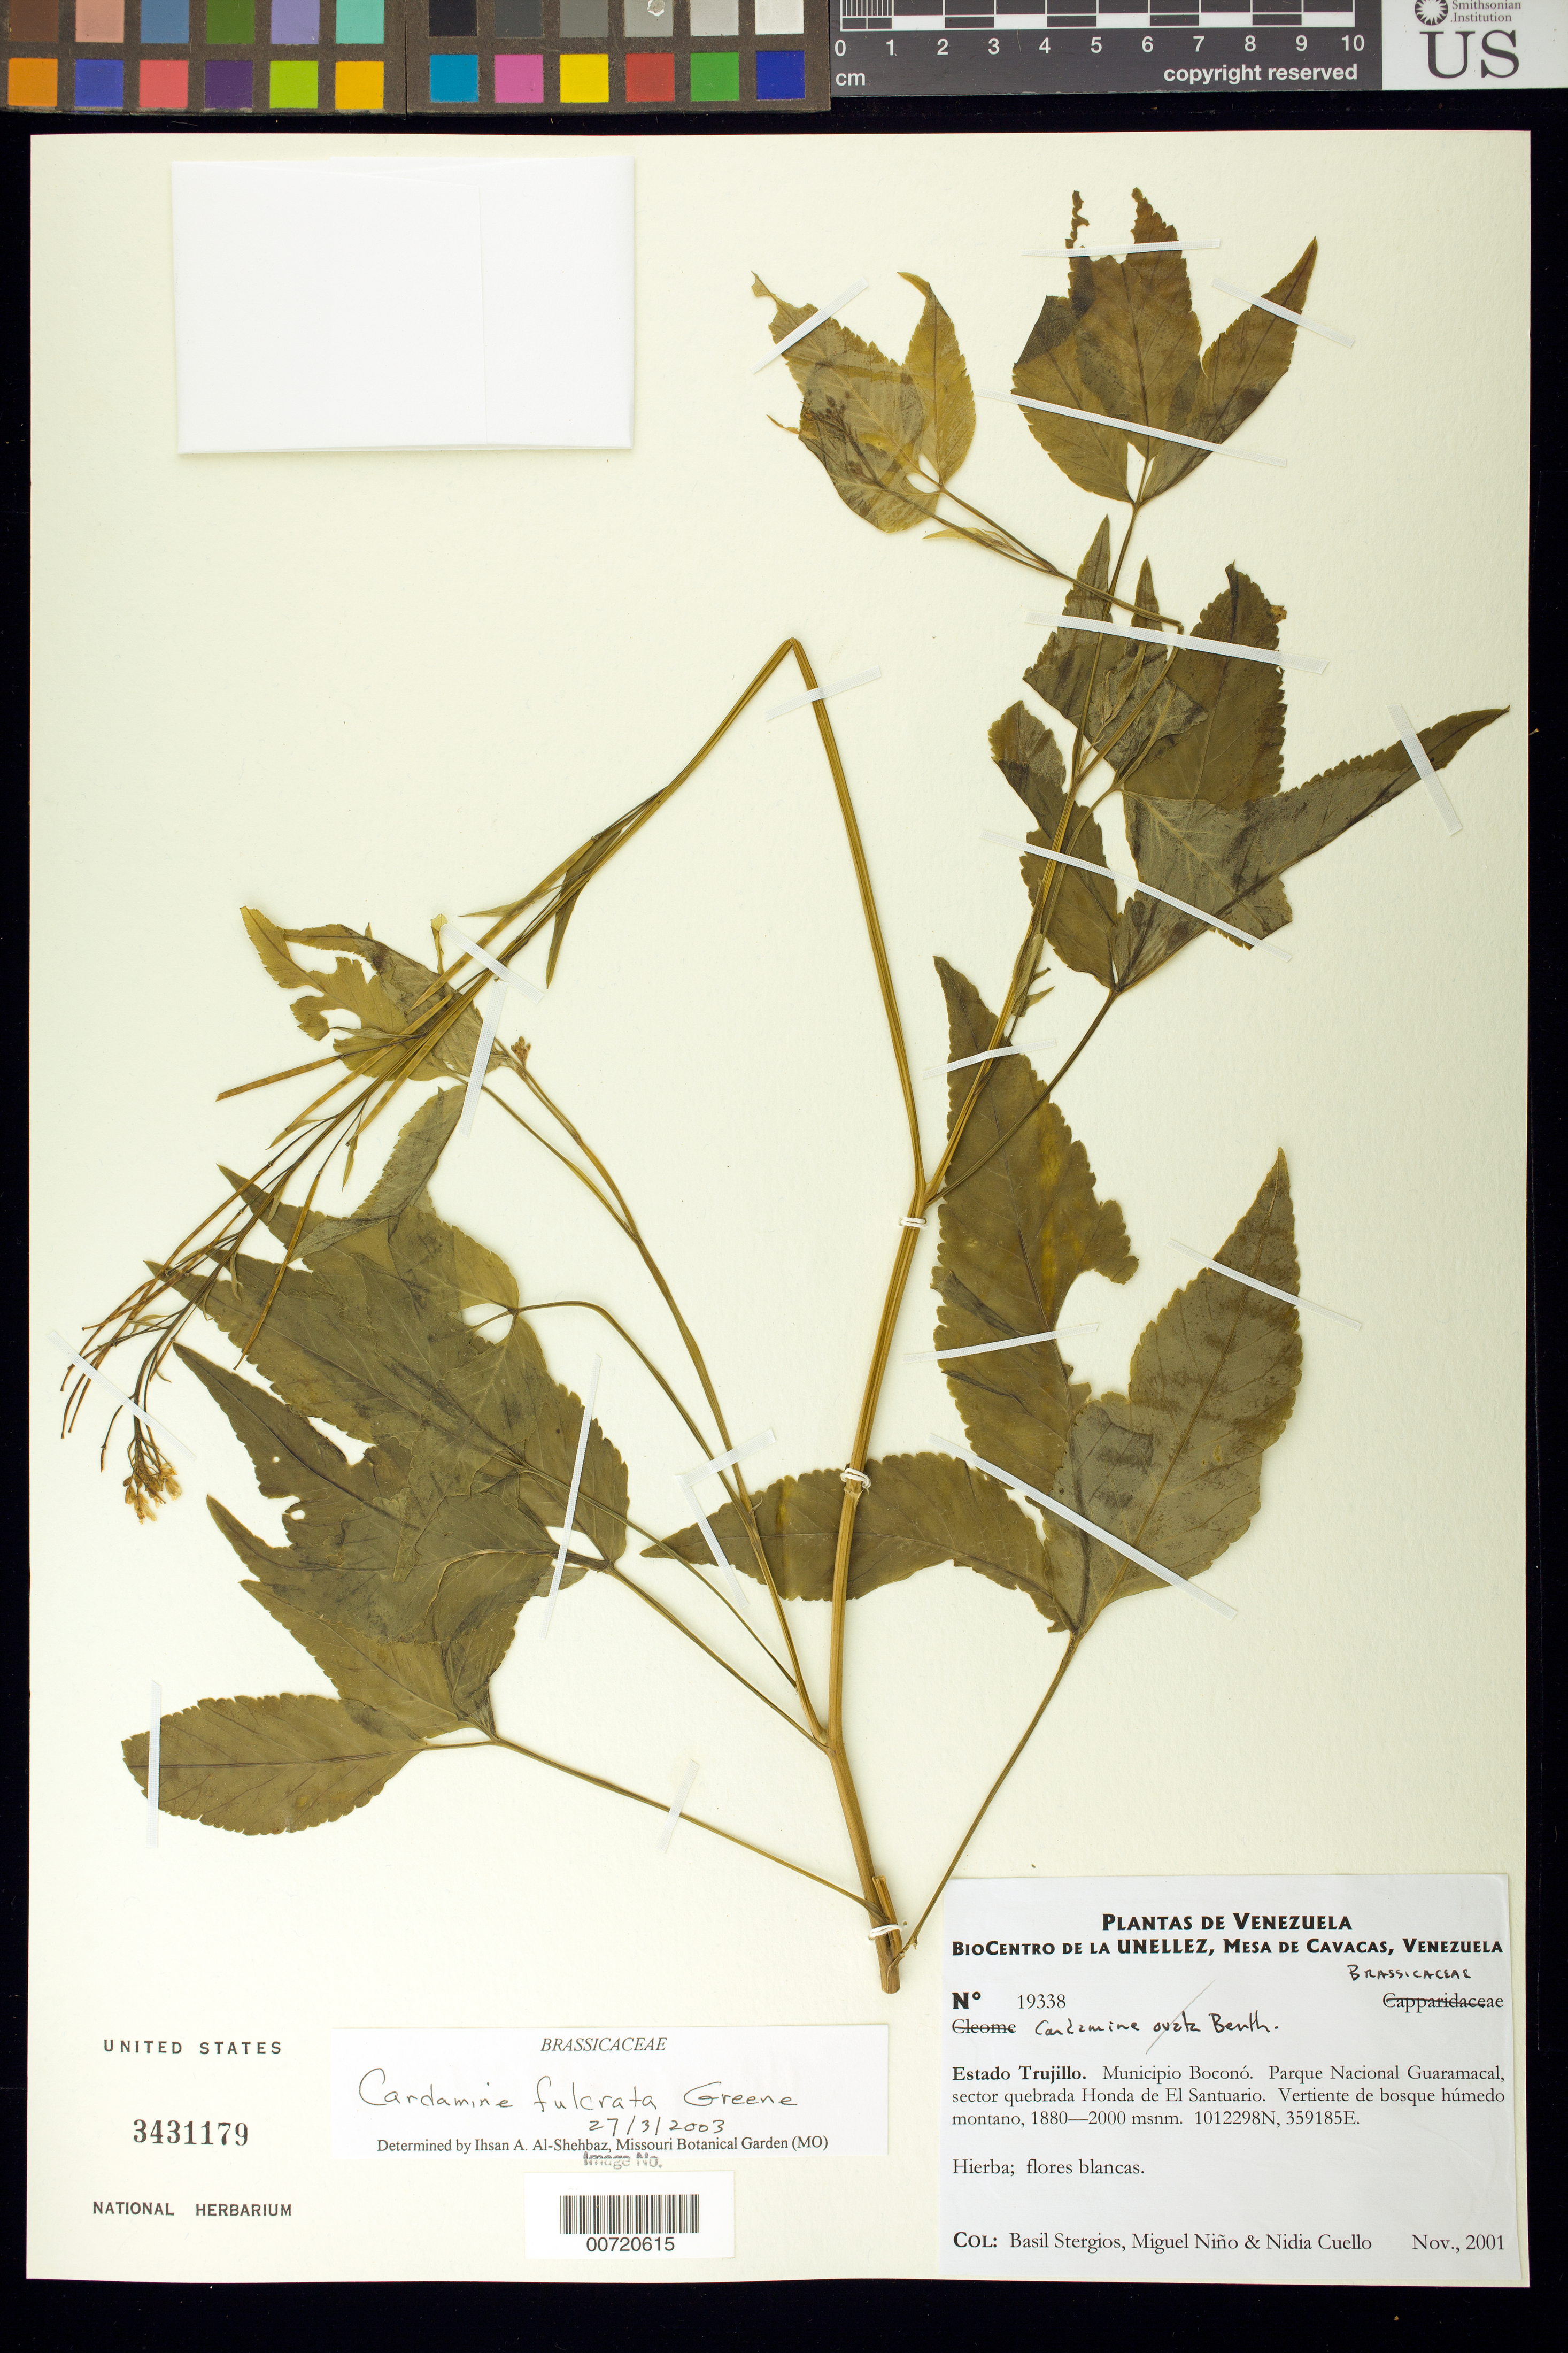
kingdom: Plantae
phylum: Tracheophyta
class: Magnoliopsida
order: Brassicales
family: Brassicaceae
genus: Cardamine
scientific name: Cardamine fulcrata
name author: Greene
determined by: Al-Shehbaz, I. A., (MO), Missouri Botanical Garden (UNITED STATES)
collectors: B. G. Stergios, S. M. Niño & N. L. Cuello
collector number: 19338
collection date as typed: Nov 2001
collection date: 2001-11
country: Venezuela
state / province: Trujillo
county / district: Boconó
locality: Parque Nacional Guaramacal. Sector quebrada Honda de El Santuario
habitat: Vertiente de bosque húmedo montano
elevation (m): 1880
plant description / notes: PORT, US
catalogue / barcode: US 3431179